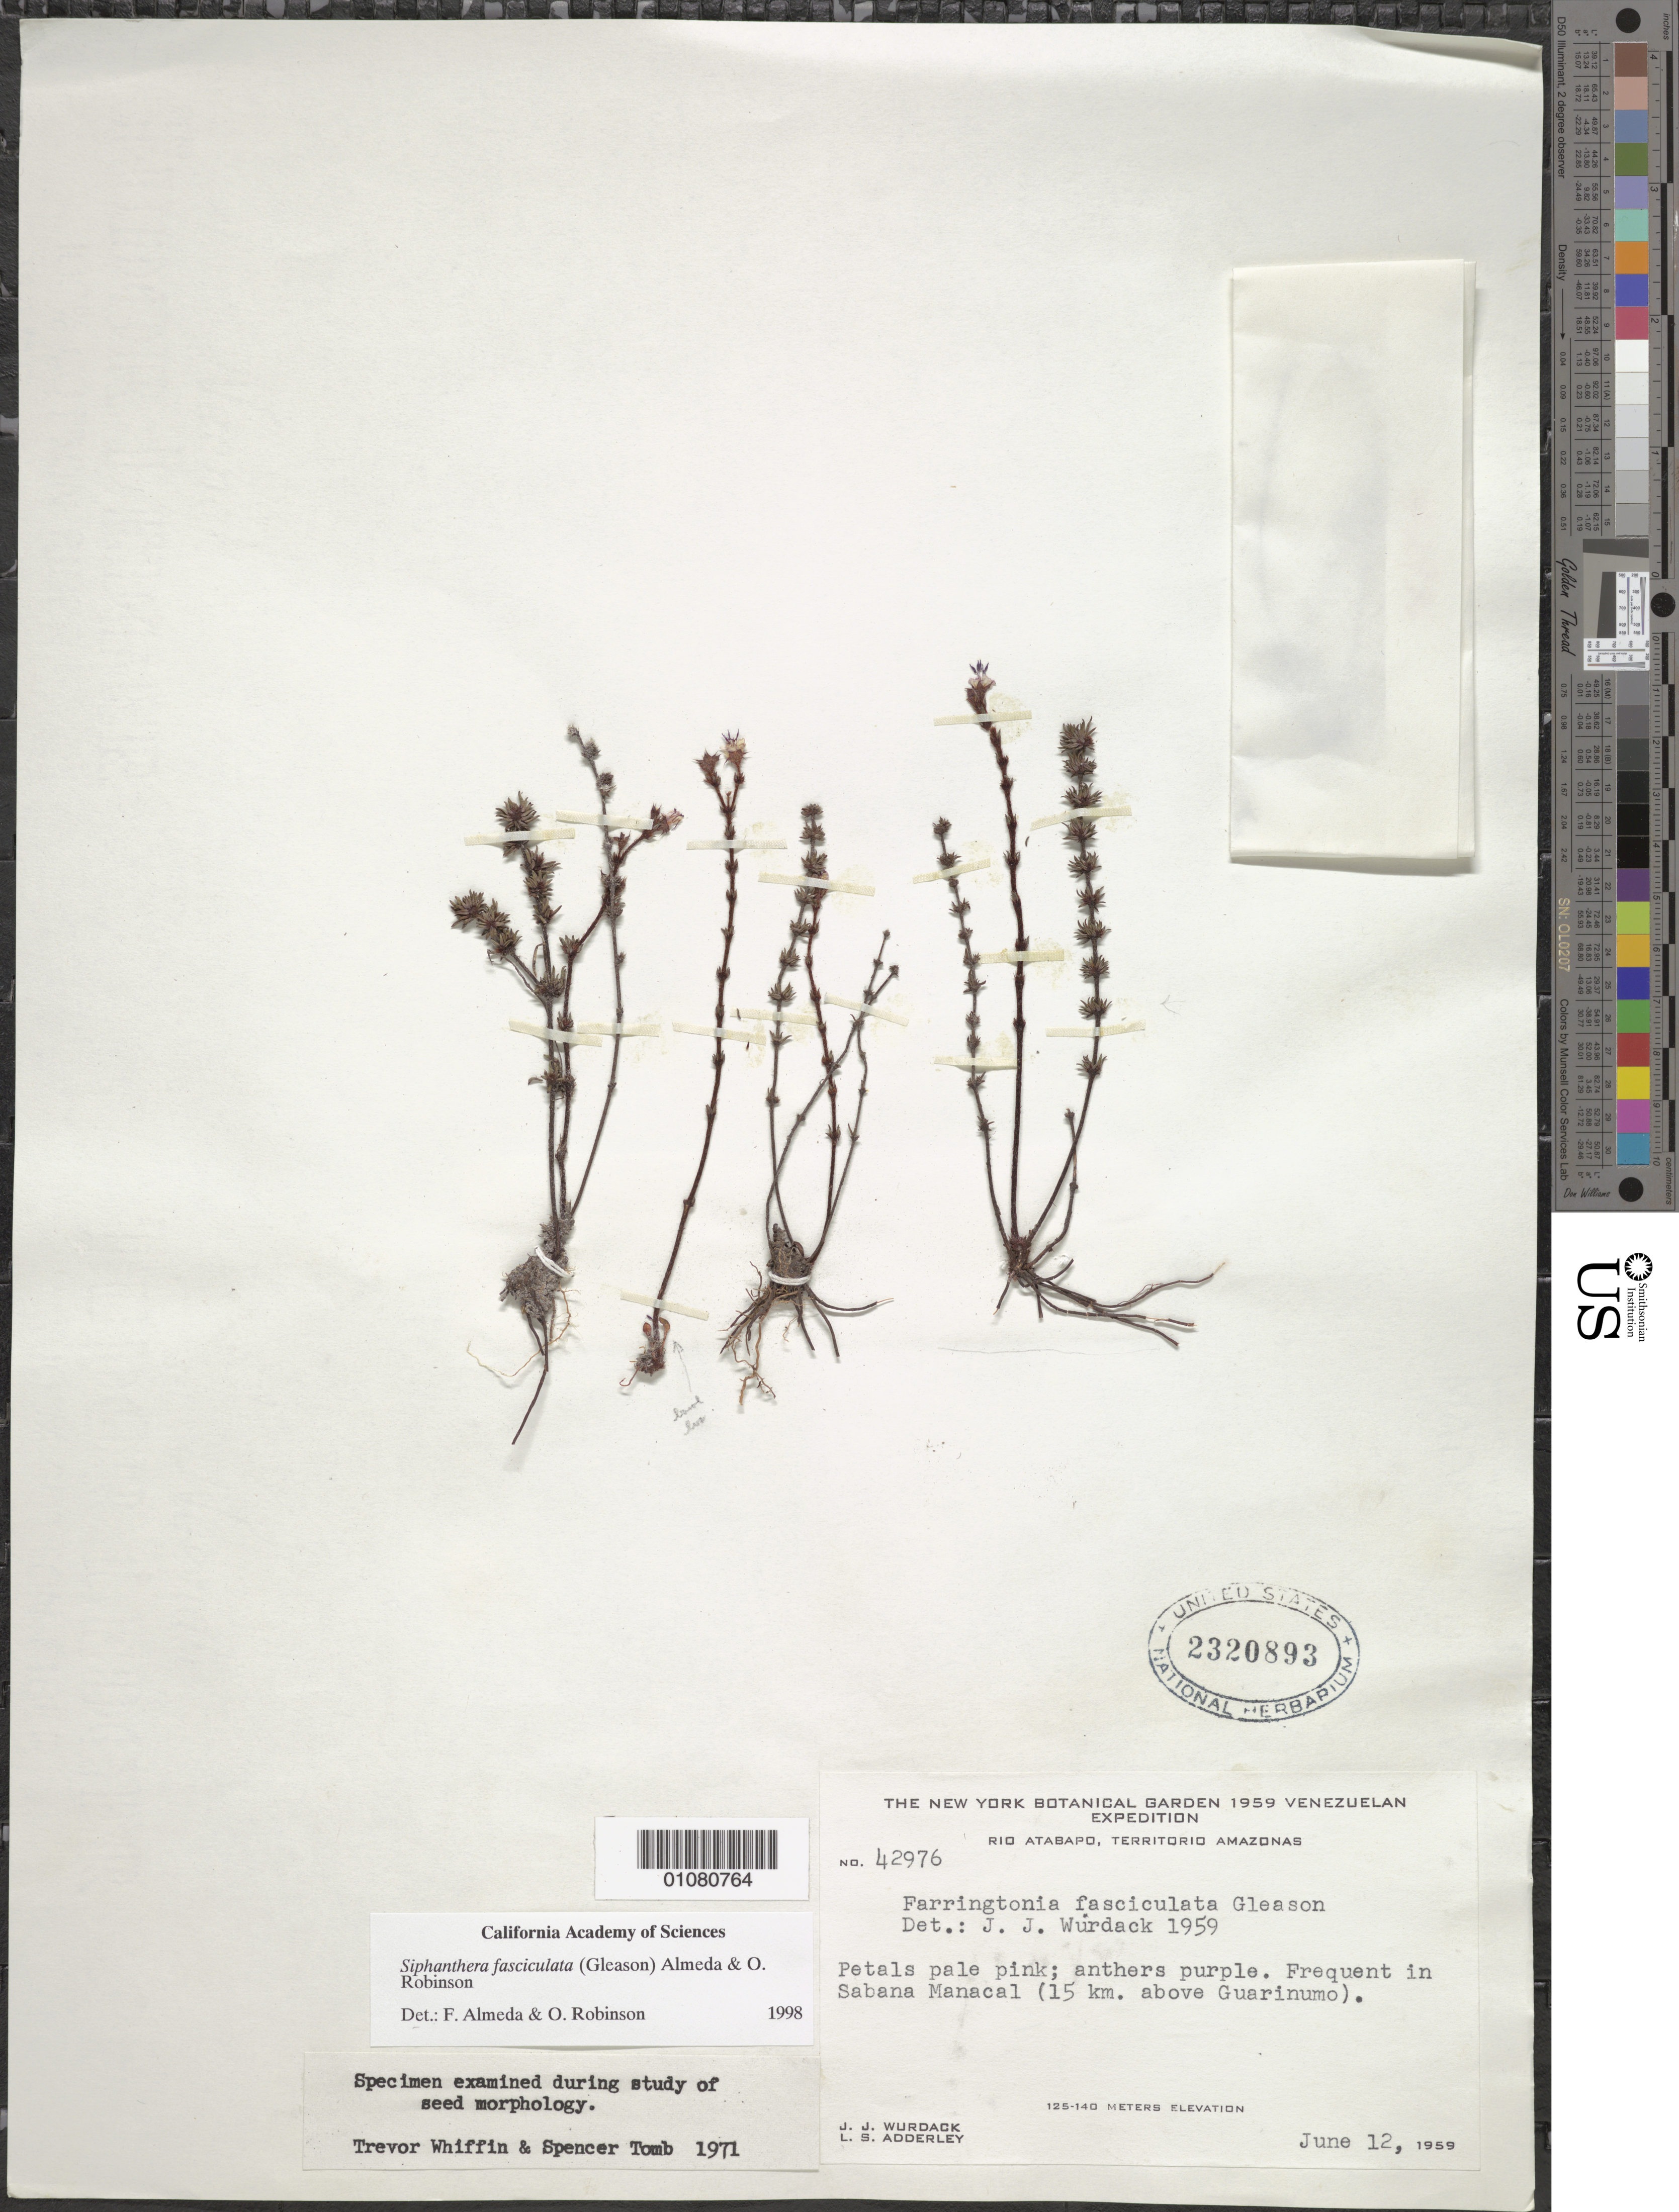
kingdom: Plantae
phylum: Tracheophyta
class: Magnoliopsida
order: Myrtales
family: Melastomataceae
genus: Siphanthera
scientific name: Siphanthera fasciculata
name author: (Gleason) Almeda & O.R. Rob.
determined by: Almeda, F.; Robinson, O.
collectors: J. J. Wurdack & L. S. Adderley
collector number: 42976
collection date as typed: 12-Jun-59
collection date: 1959-06-12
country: Venezuela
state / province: Amazonas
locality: Sabana Manacal (15 km above Guarninumo)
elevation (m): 125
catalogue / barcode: US 2320893